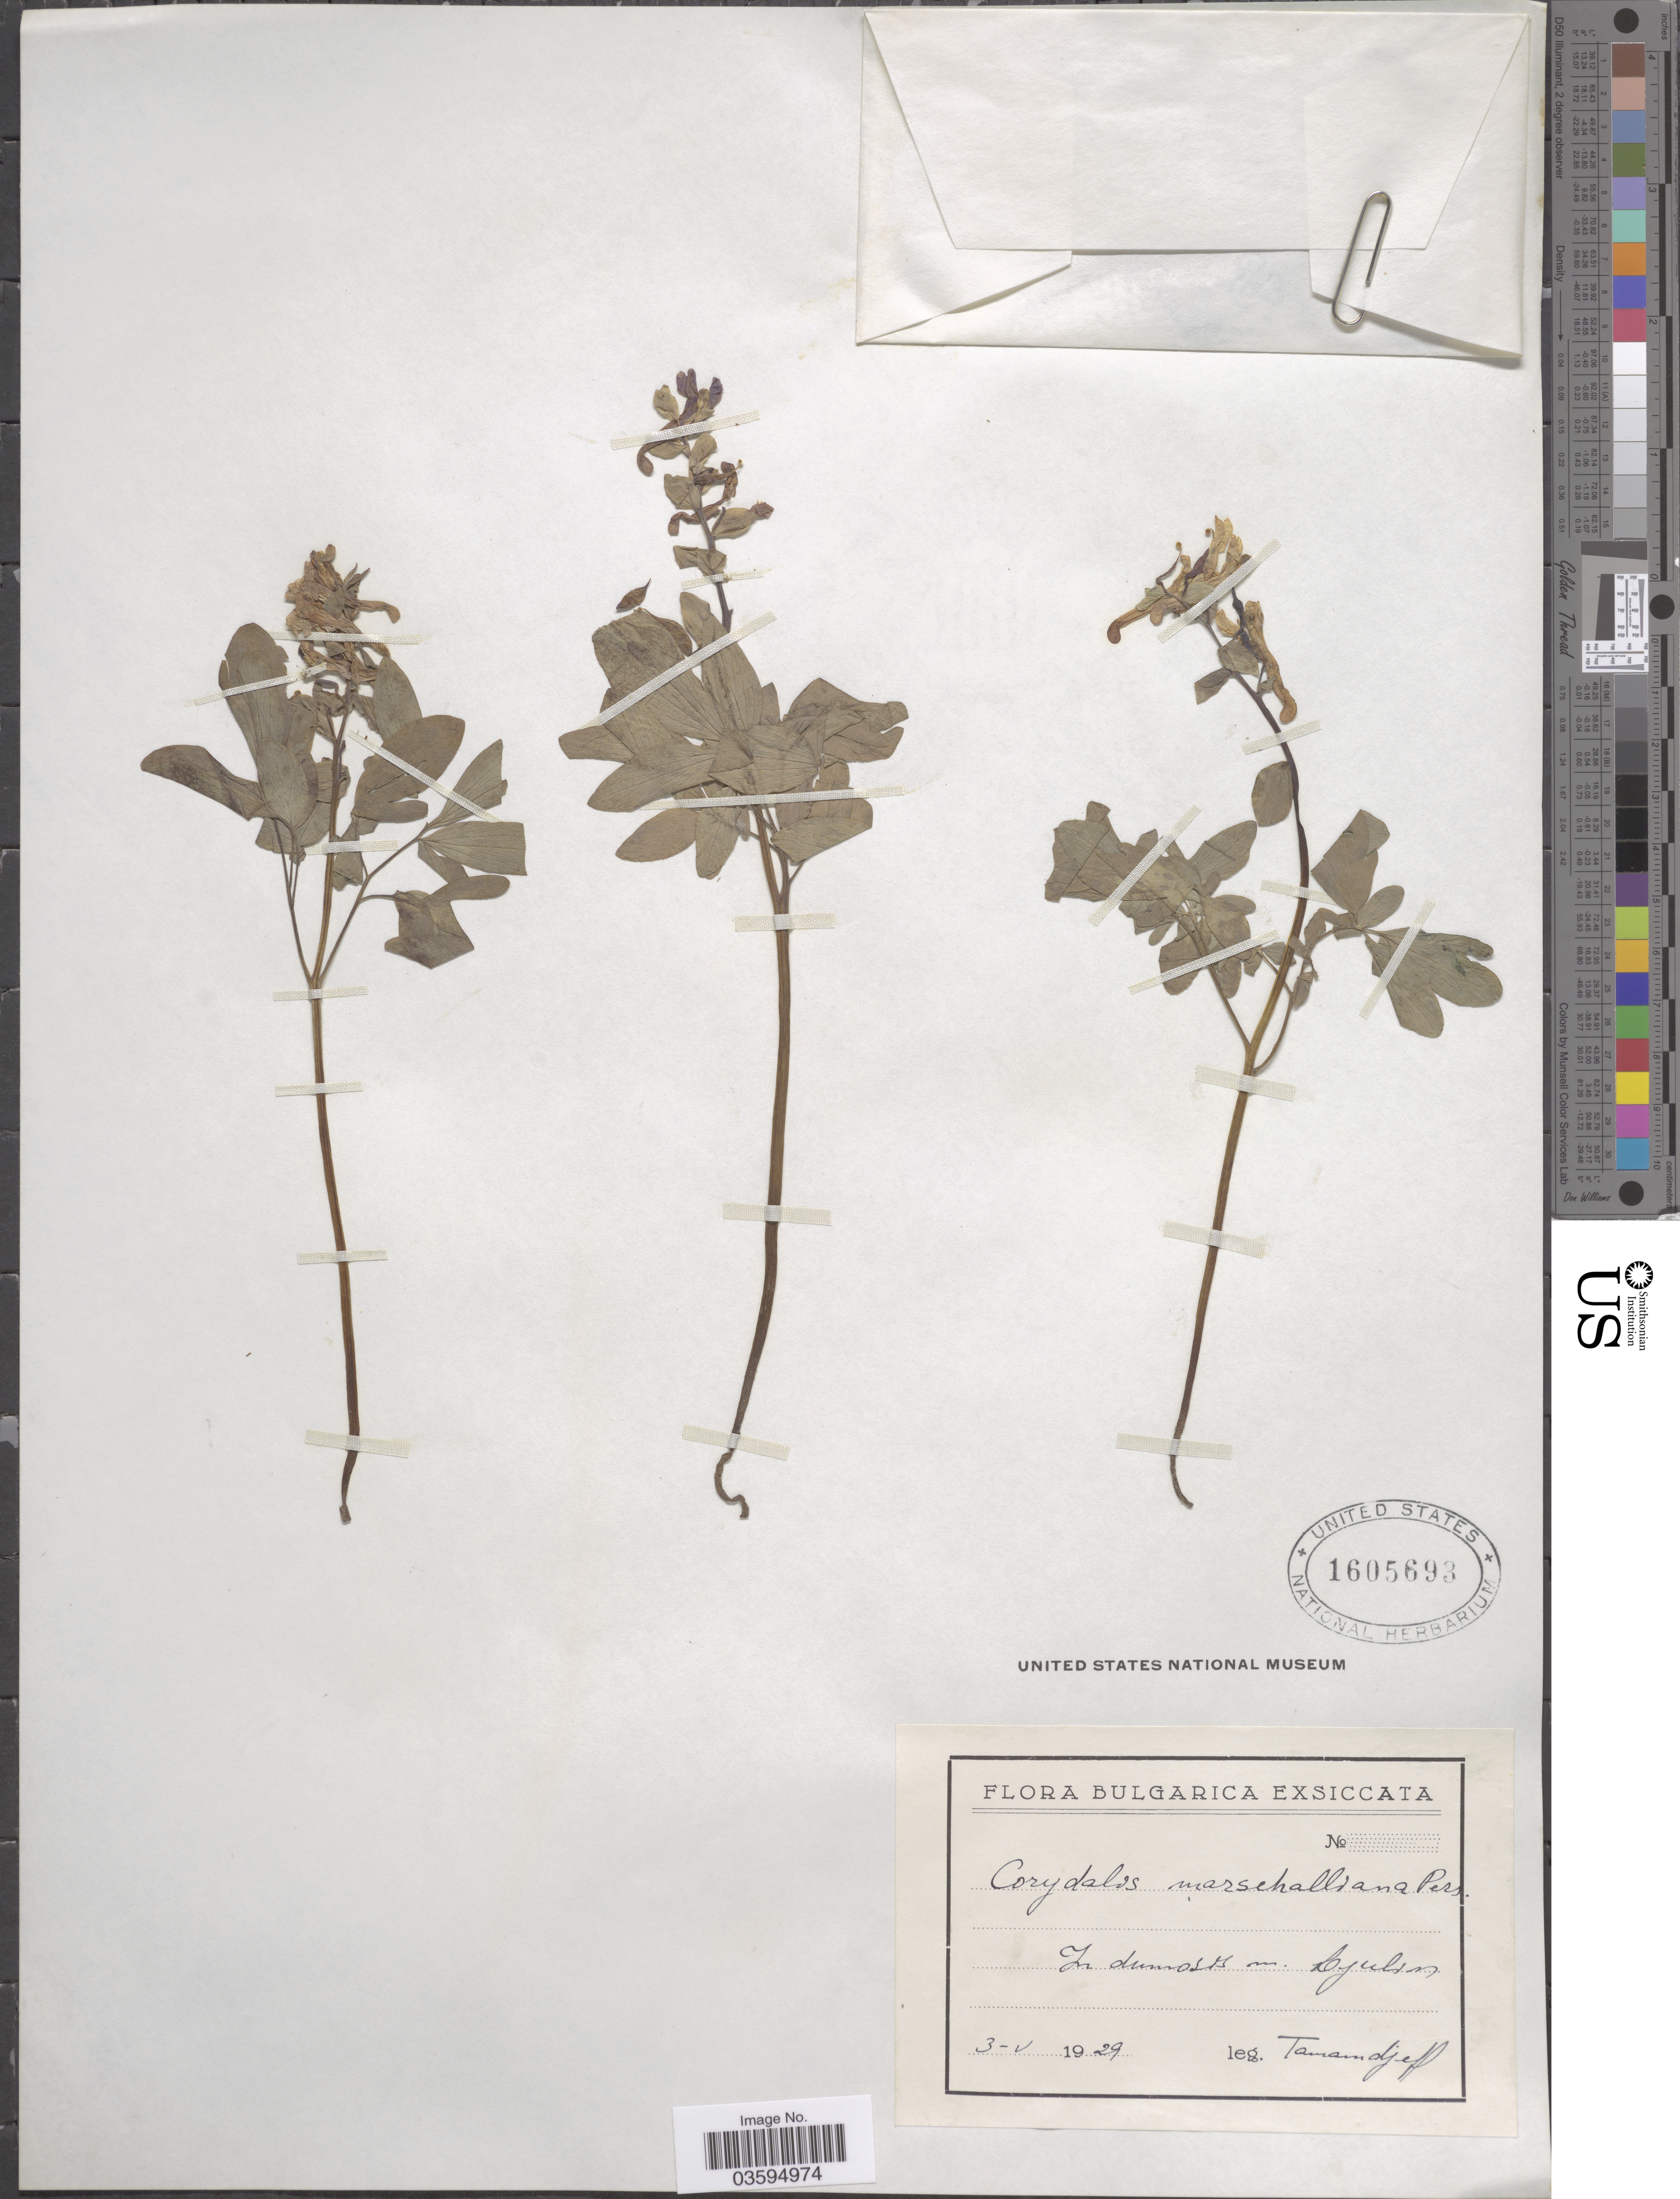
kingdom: Plantae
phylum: Tracheophyta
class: Magnoliopsida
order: Ranunculales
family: Papaveraceae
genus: Corydalis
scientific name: Corydalis marschalliana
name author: (Willd.) Pers.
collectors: -. Tamandjeff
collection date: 1929-05-03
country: Bulgaria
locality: In dumosis m. Djulin.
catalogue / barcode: US 1605693